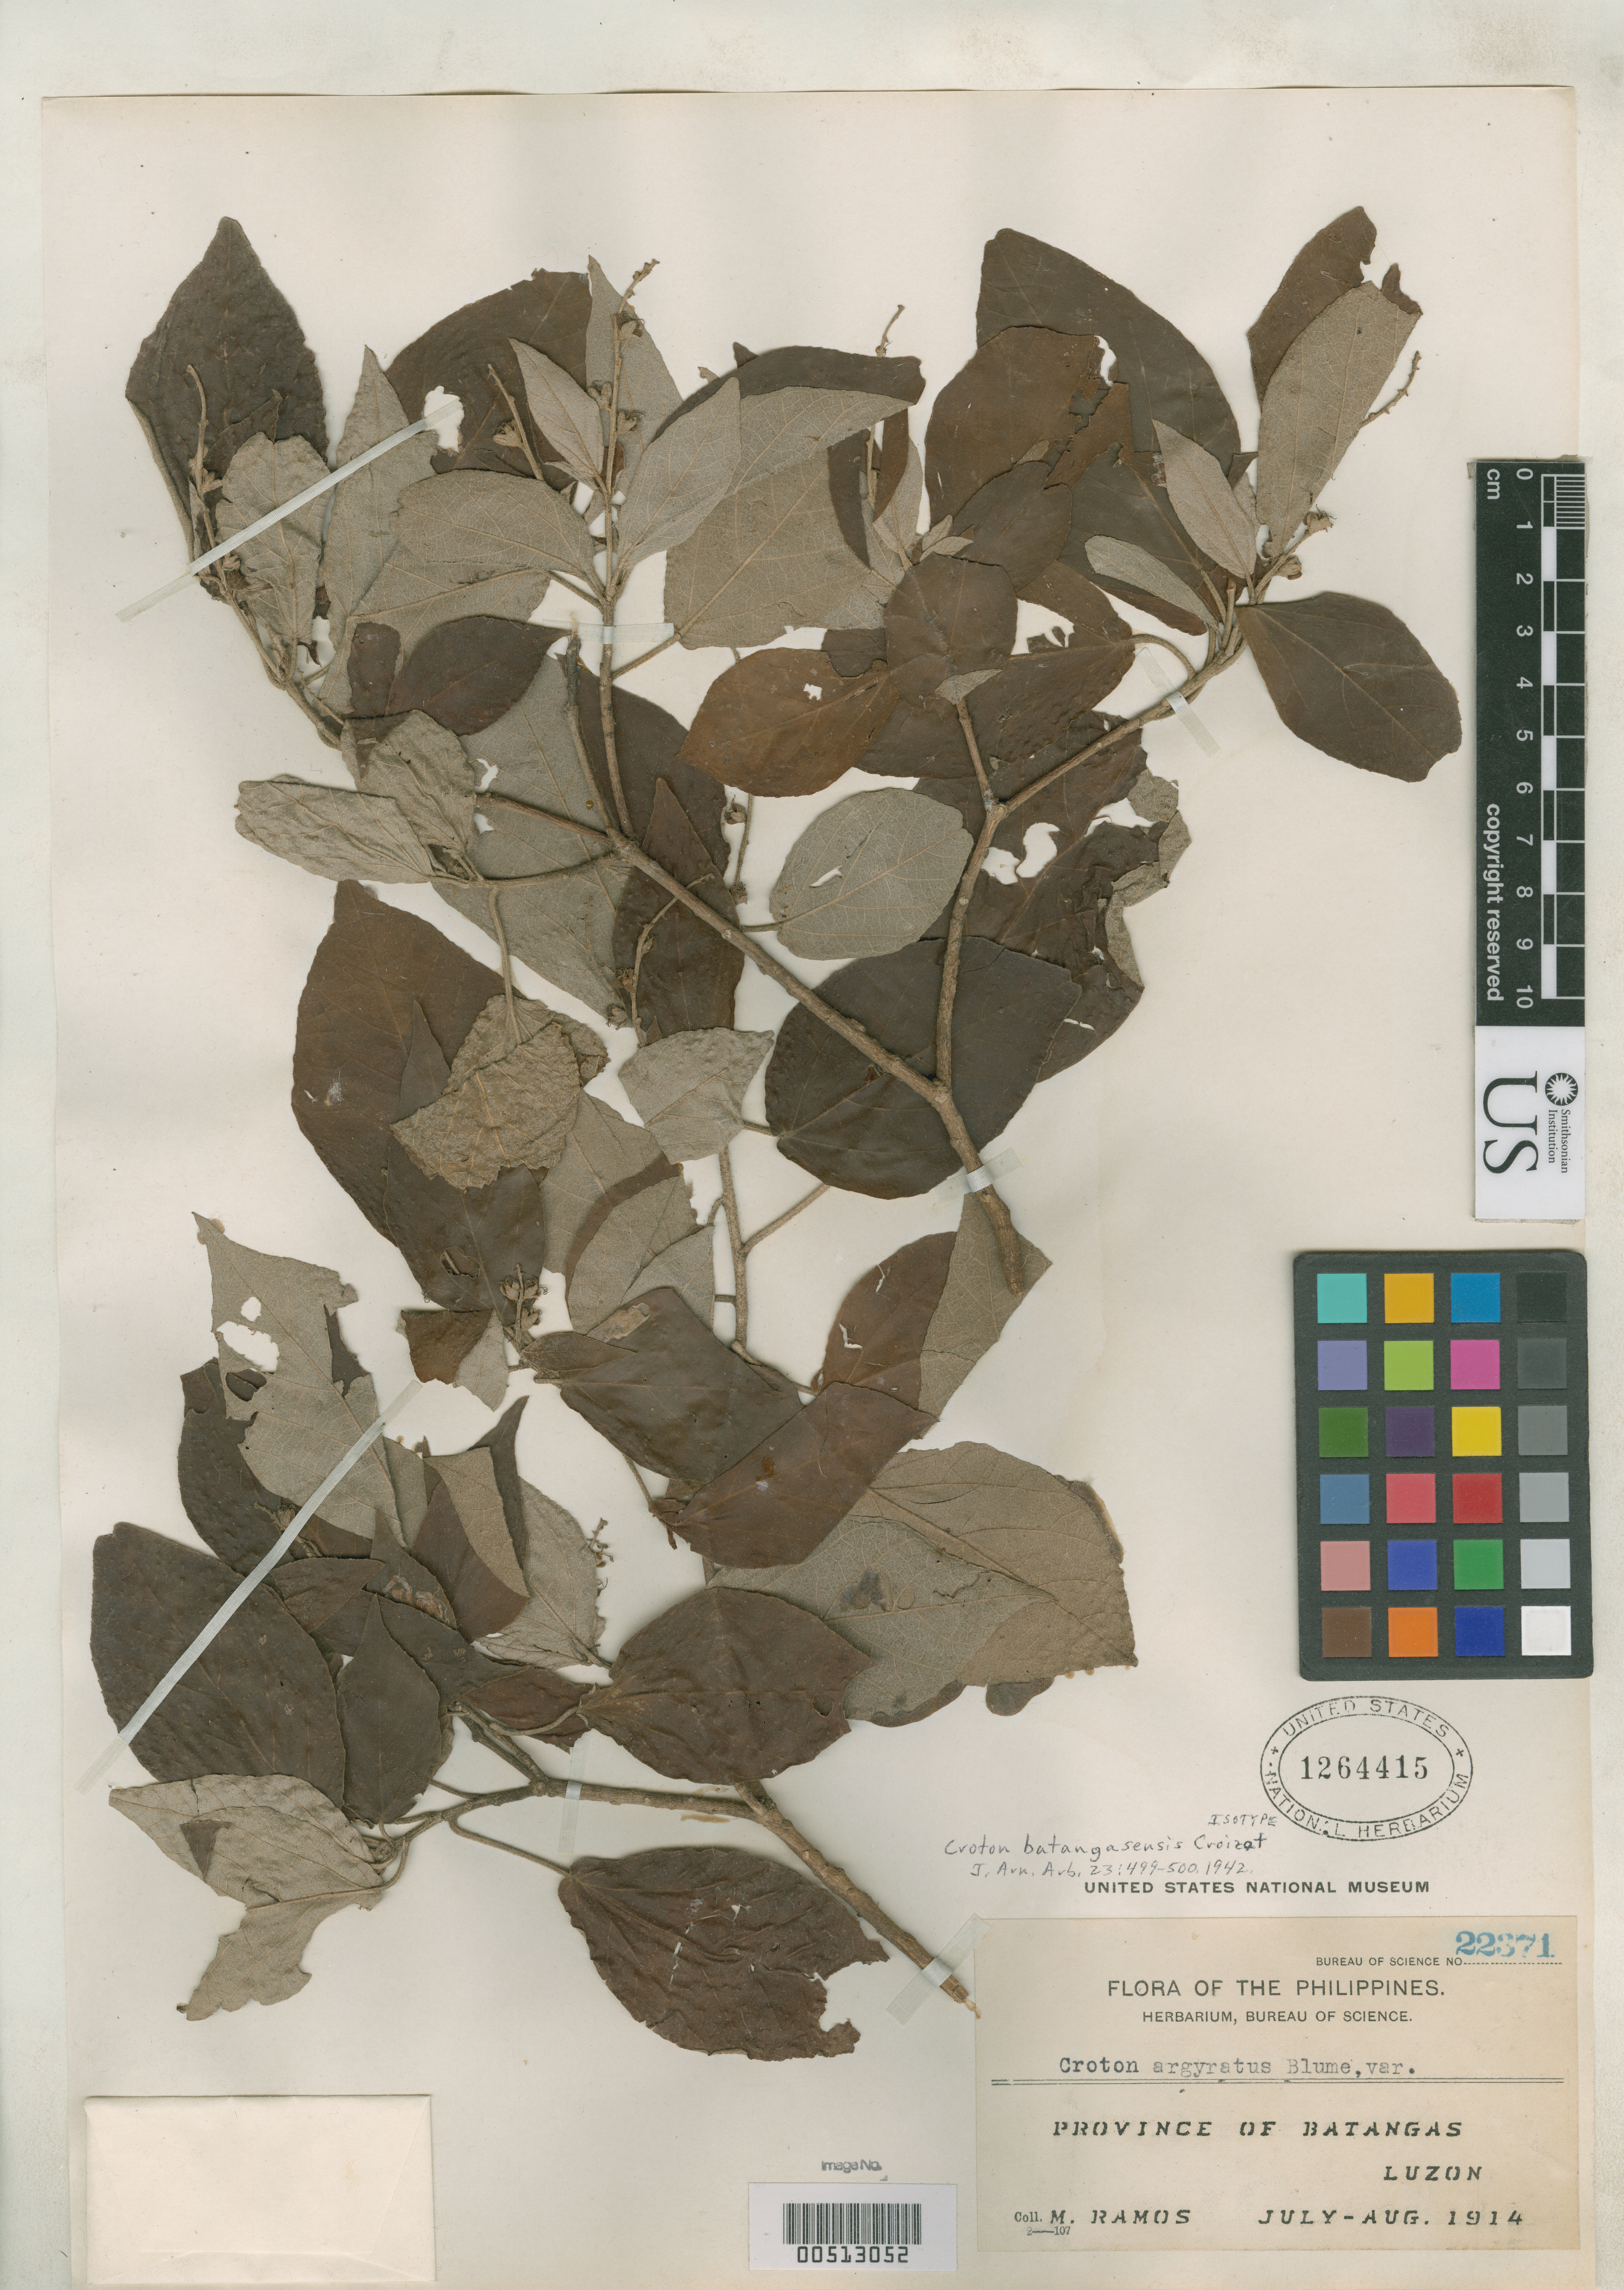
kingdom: Plantae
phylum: Tracheophyta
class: Magnoliopsida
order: Malpighiales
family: Euphorbiaceae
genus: Croton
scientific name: Croton batangasensis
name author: Croizat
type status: Isotype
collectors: M. Ramos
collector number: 22371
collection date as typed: Jul 1914 to -- Aug 1914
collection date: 1914-07/1914-08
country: Philippines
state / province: Calabarzon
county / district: Batangas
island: Luzon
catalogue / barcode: US 1264415